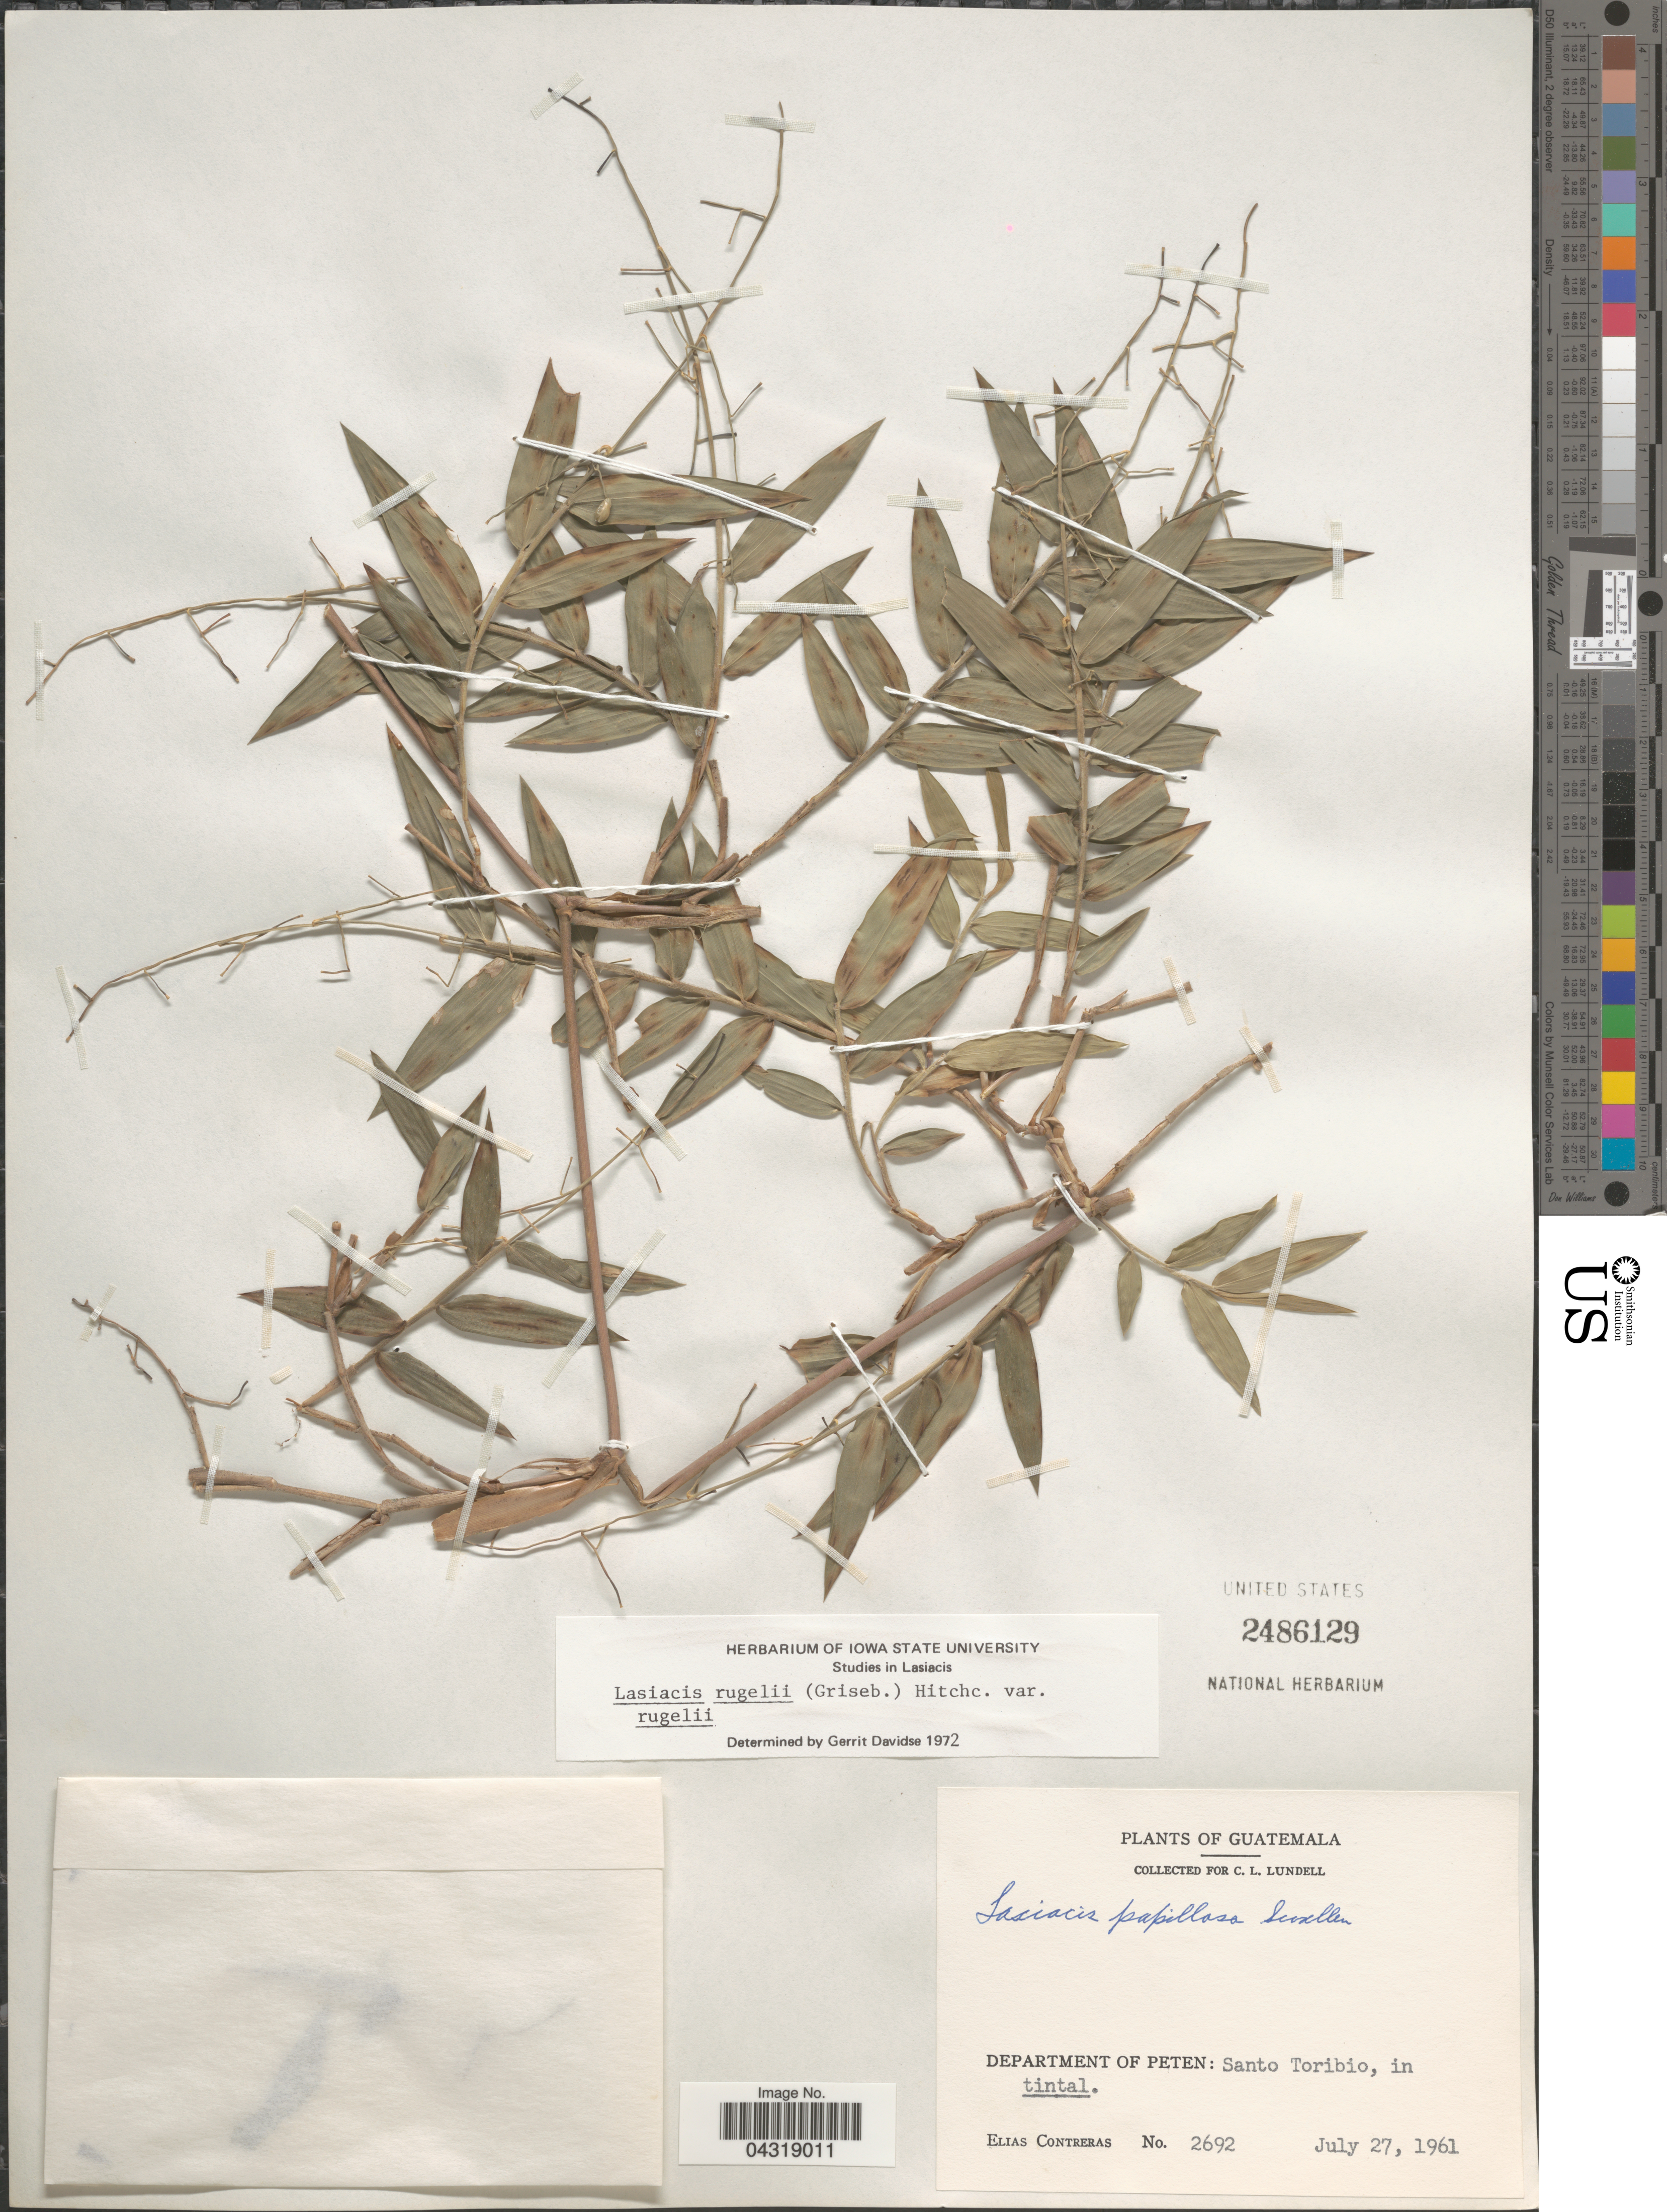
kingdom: Plantae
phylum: Tracheophyta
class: Liliopsida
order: Poales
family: Poaceae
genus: Lasiacis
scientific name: Lasiacis rugelii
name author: (Griseb.) Hitchc.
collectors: E. Contreras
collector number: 2692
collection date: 1961-07-27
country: Guatemala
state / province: El Peten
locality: Department of Peten: Santo Toribio, in tintal.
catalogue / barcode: US 2486129